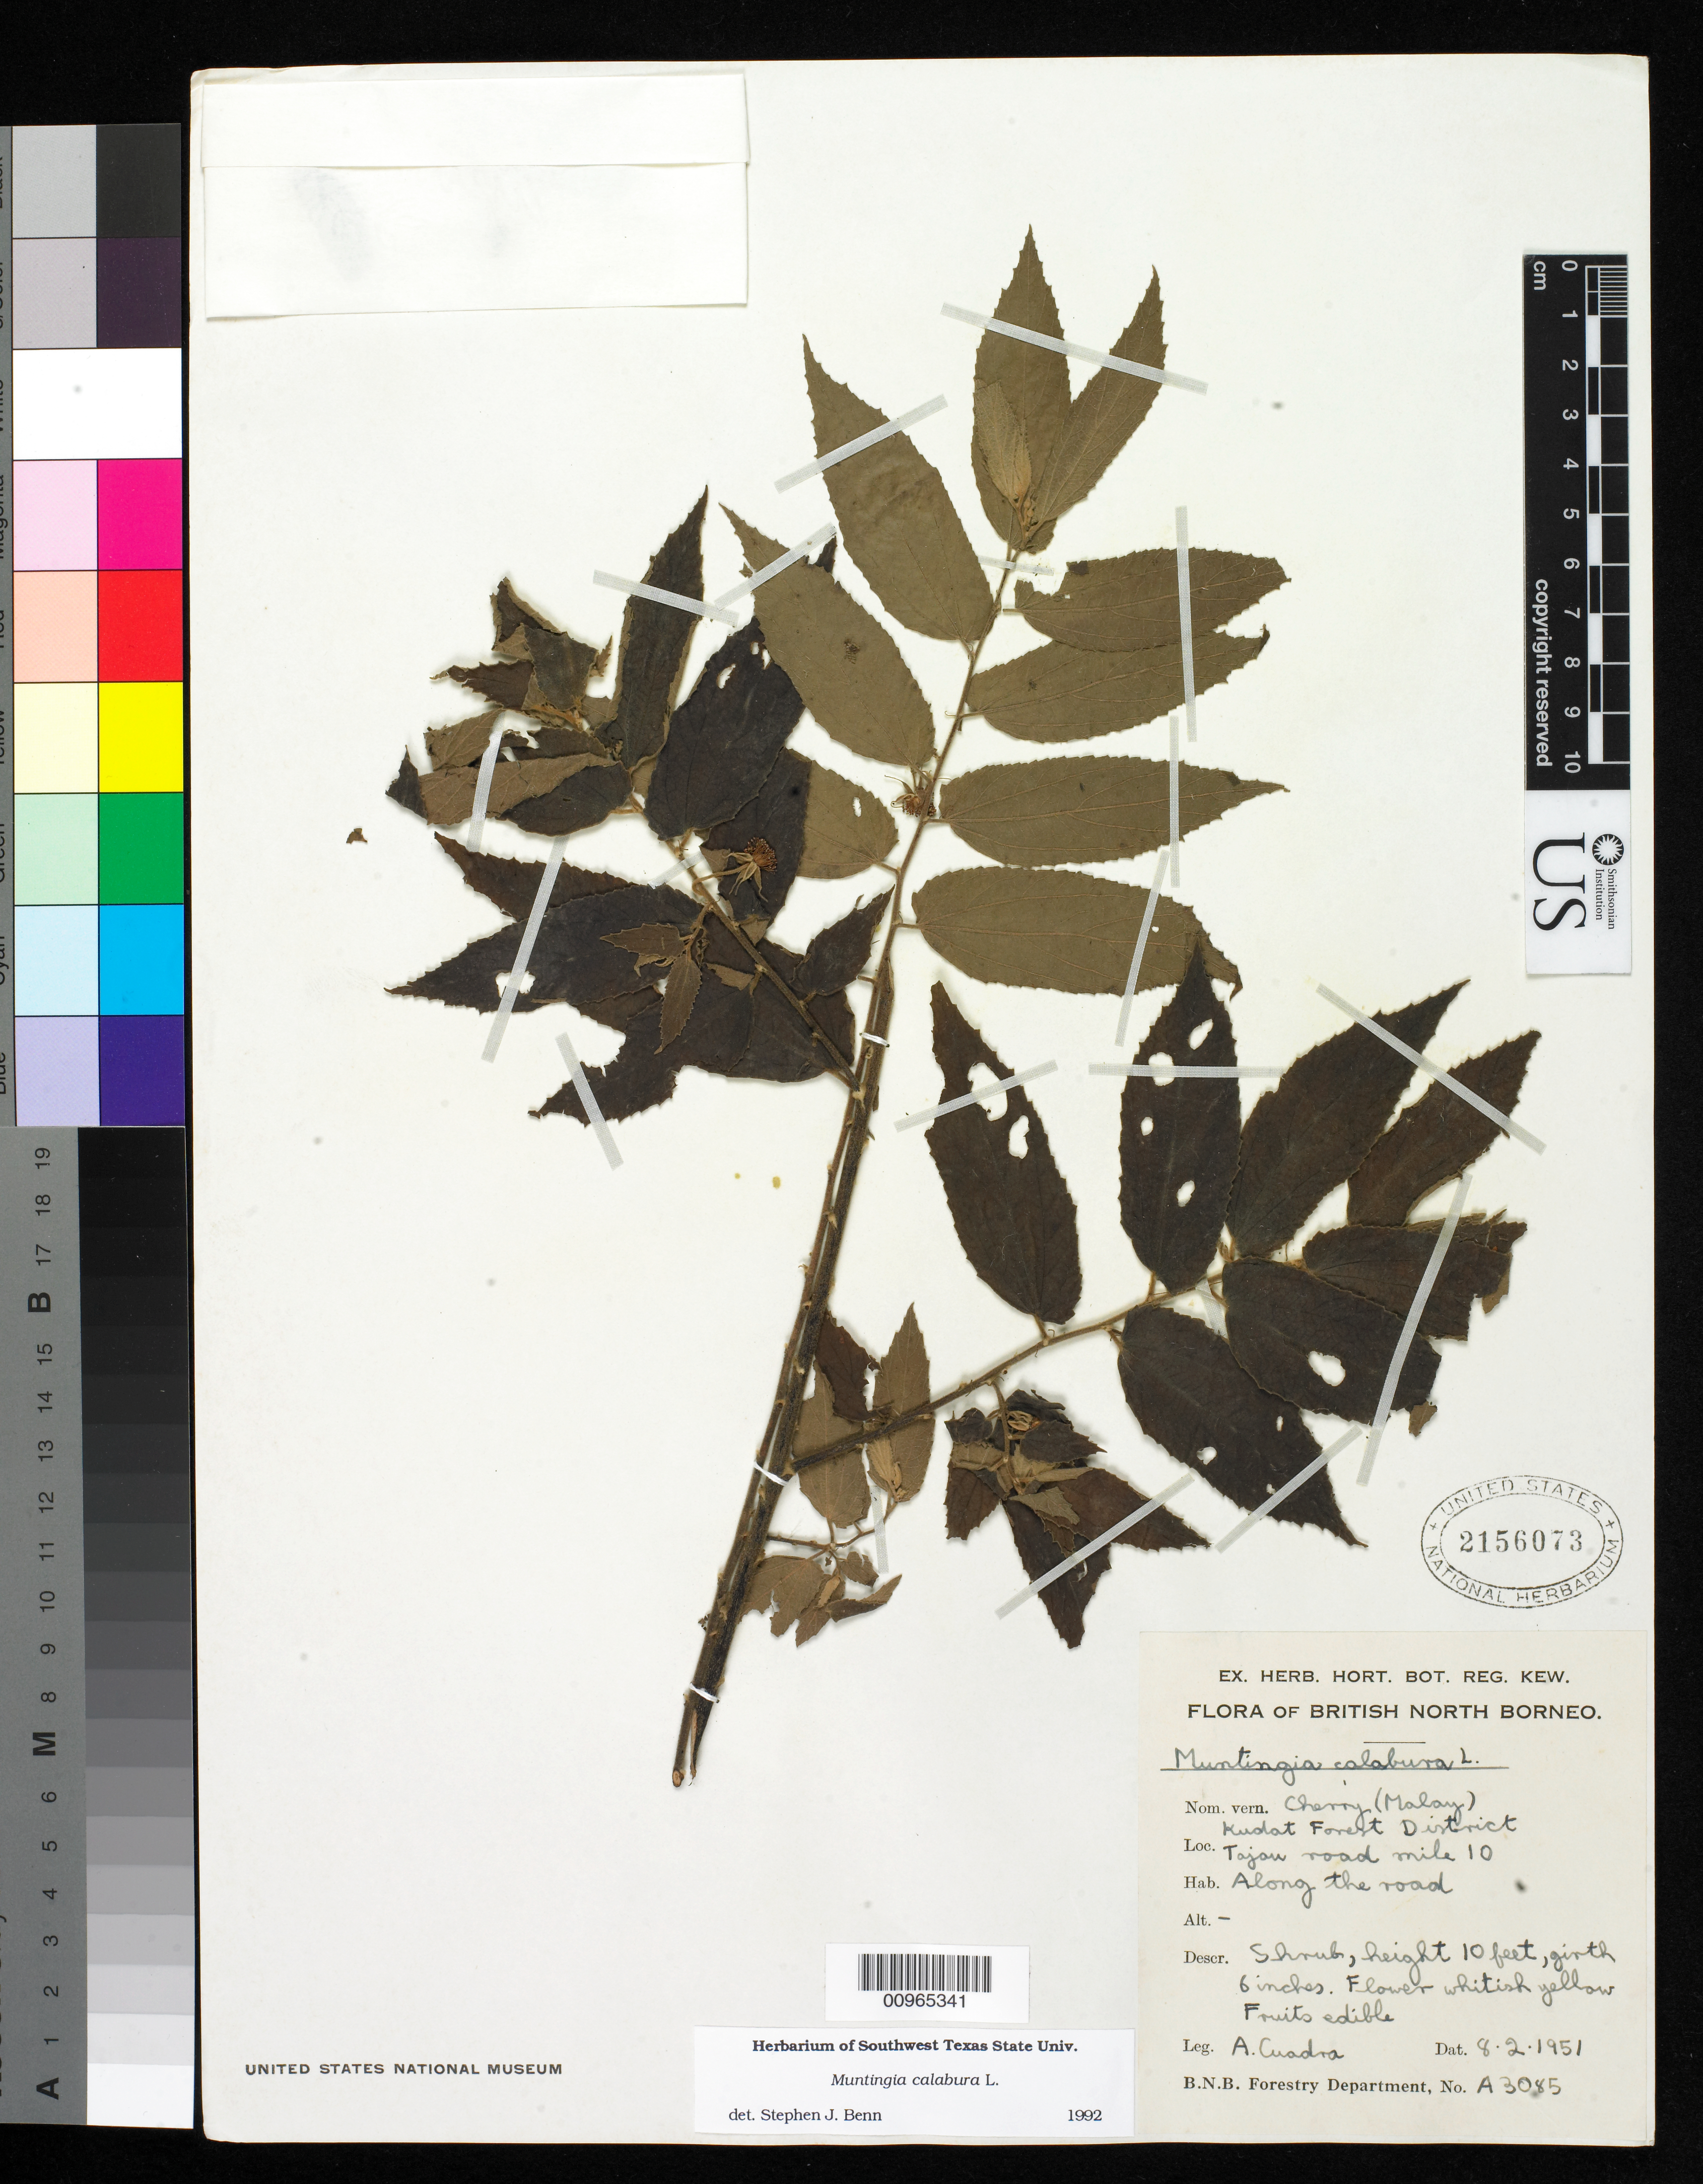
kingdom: Plantae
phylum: Tracheophyta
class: Magnoliopsida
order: Malvales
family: Muntingiaceae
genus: Muntingia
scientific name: Muntingia calabura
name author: L.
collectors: -. Cuadra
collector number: A3085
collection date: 1951-02-08 or 1951-08-02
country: Malaysia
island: Borneo I.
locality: Tajou Road mile 10, Kudat Forest District, British North Borneo (now the state of Sabah, East Malaysia)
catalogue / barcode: US 2156073